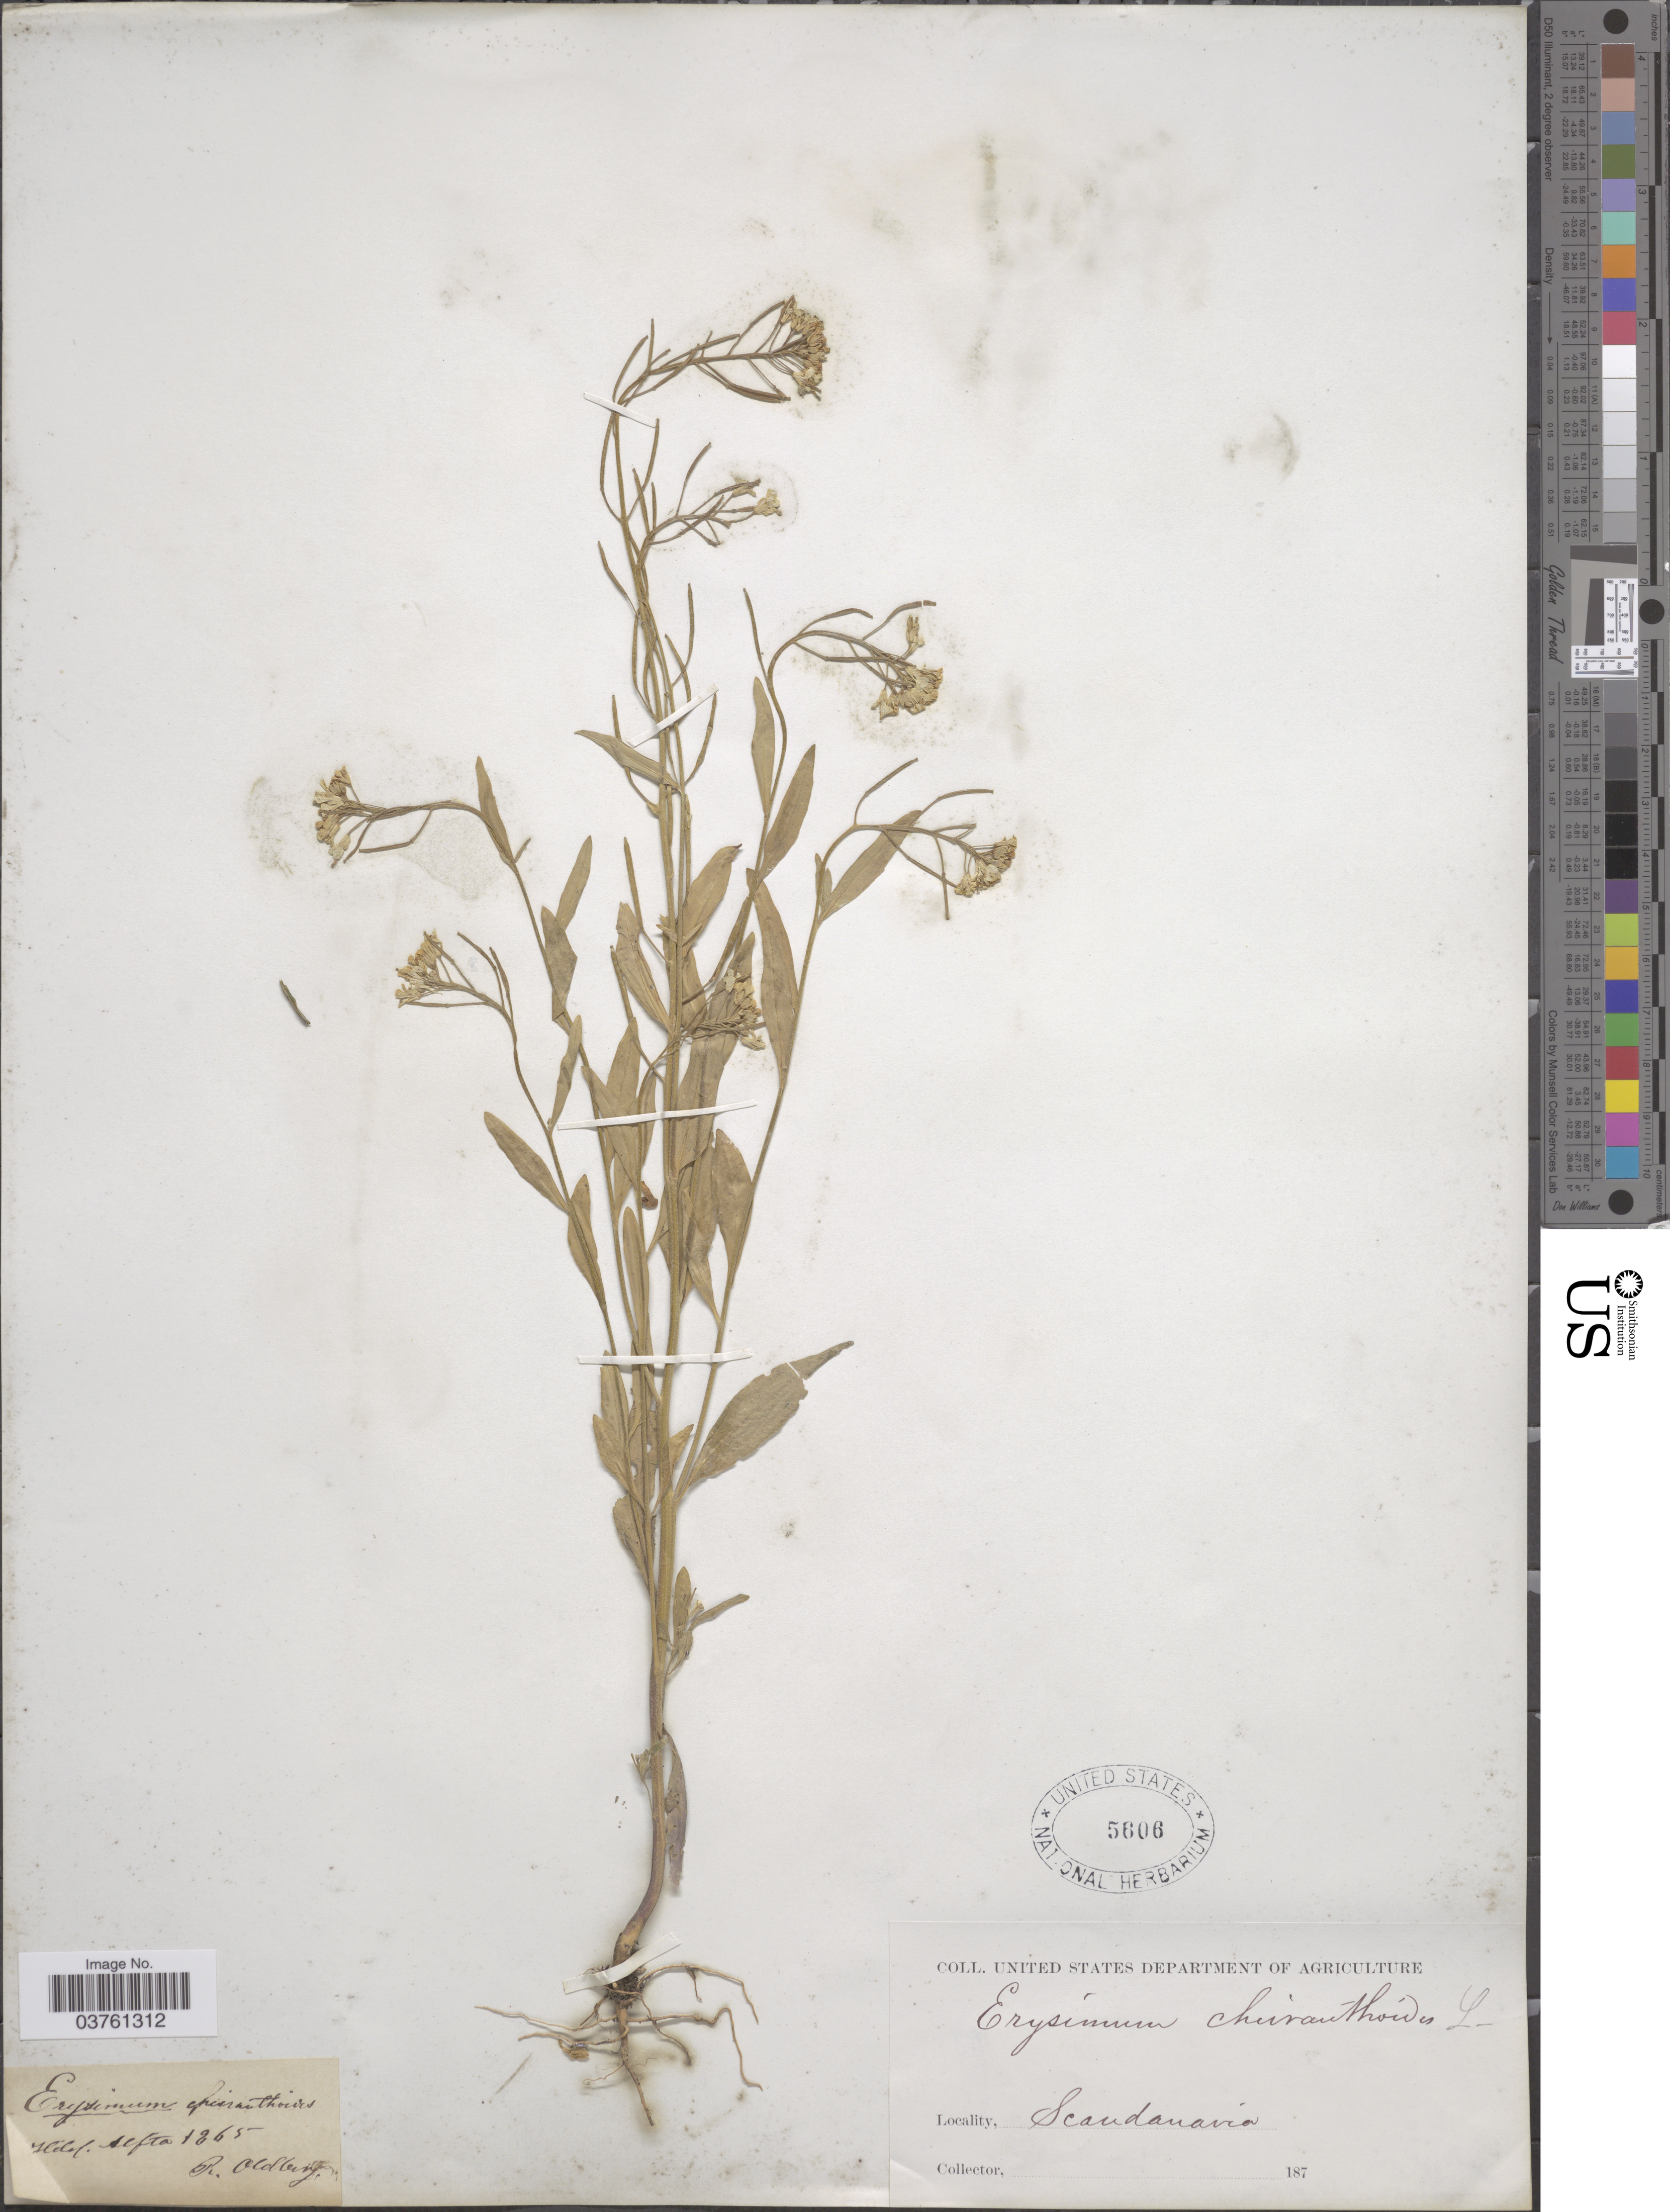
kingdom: Plantae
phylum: Tracheophyta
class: Magnoliopsida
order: Brassicales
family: Brassicaceae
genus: Erysimum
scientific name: Erysimum cheiranthoides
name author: L.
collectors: R. Oldberg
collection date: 1865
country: Sweden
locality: Helsl Alfta. Scandinavia.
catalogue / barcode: US 5606